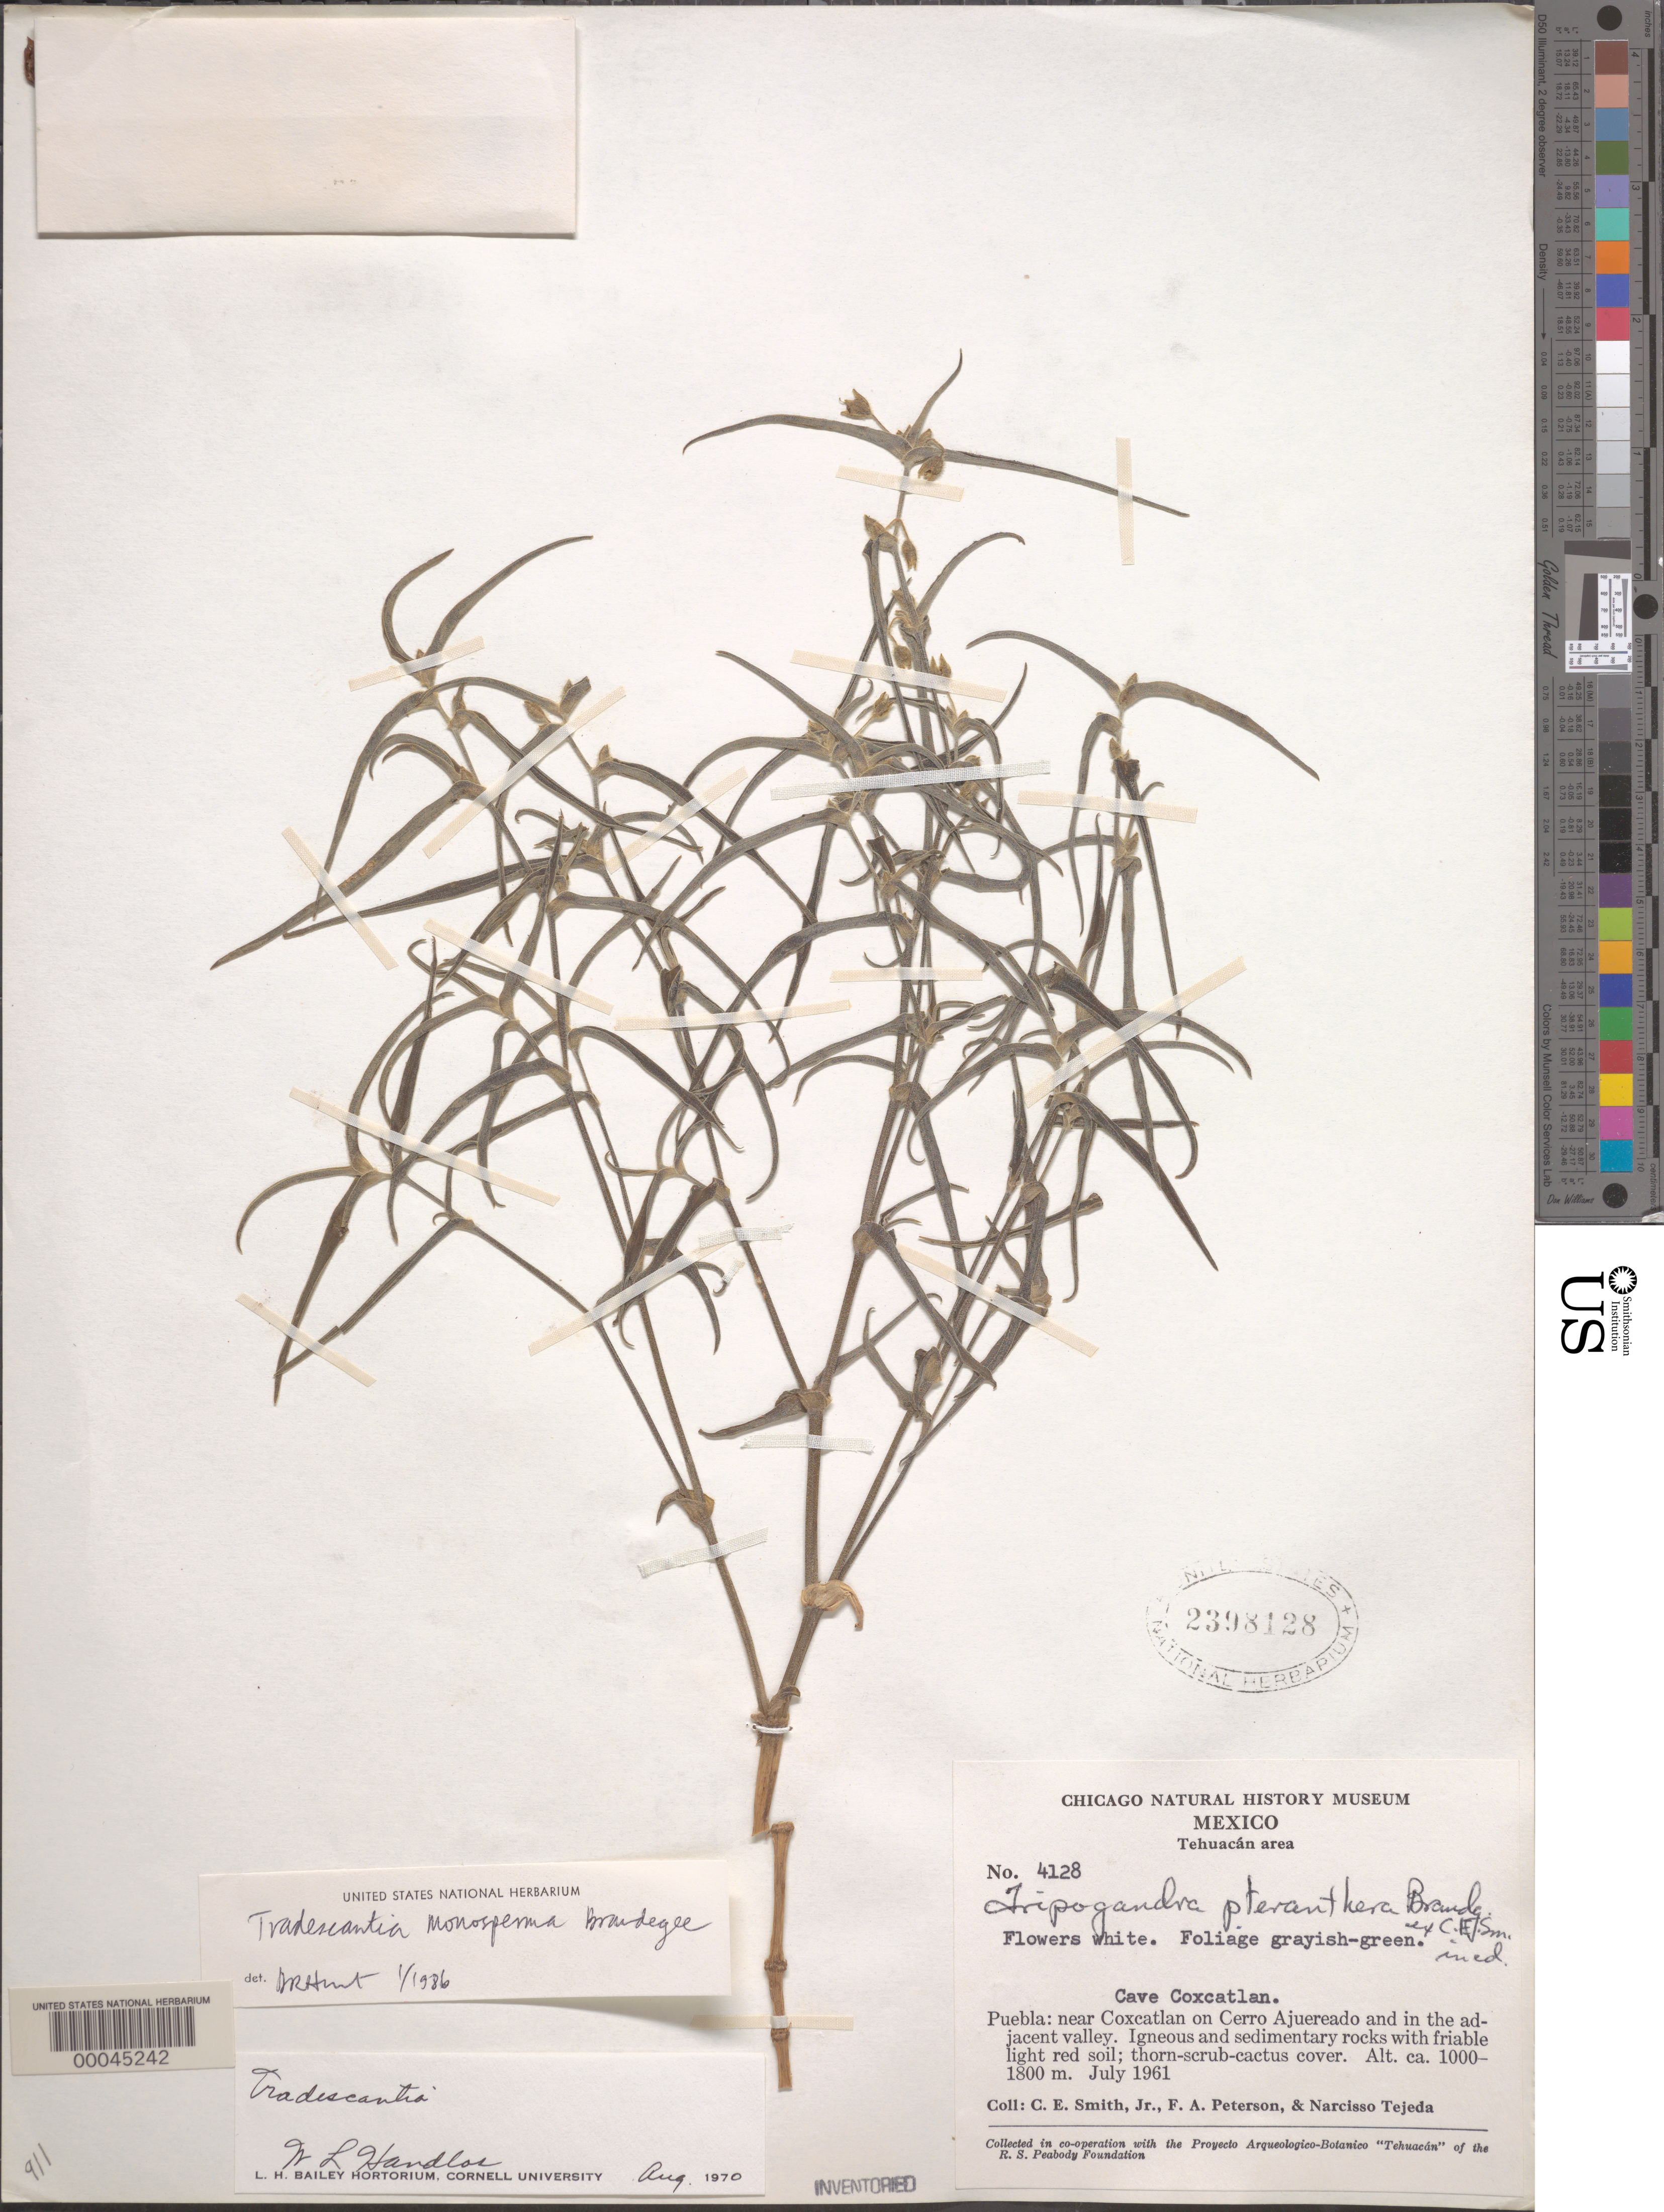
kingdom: Plantae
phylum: Tracheophyta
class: Liliopsida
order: Commelinales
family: Commelinaceae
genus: Tradescantia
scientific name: Tradescantia monosperma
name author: Brandegee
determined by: Hunt, D. R.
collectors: C. E. Smith Jr.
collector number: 4128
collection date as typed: Jul 1961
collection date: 1961-07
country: Mexico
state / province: Puebla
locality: Cave Coxcatlan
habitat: Rocks, thorn scrub cactus cover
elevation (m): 1000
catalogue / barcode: US 2398128